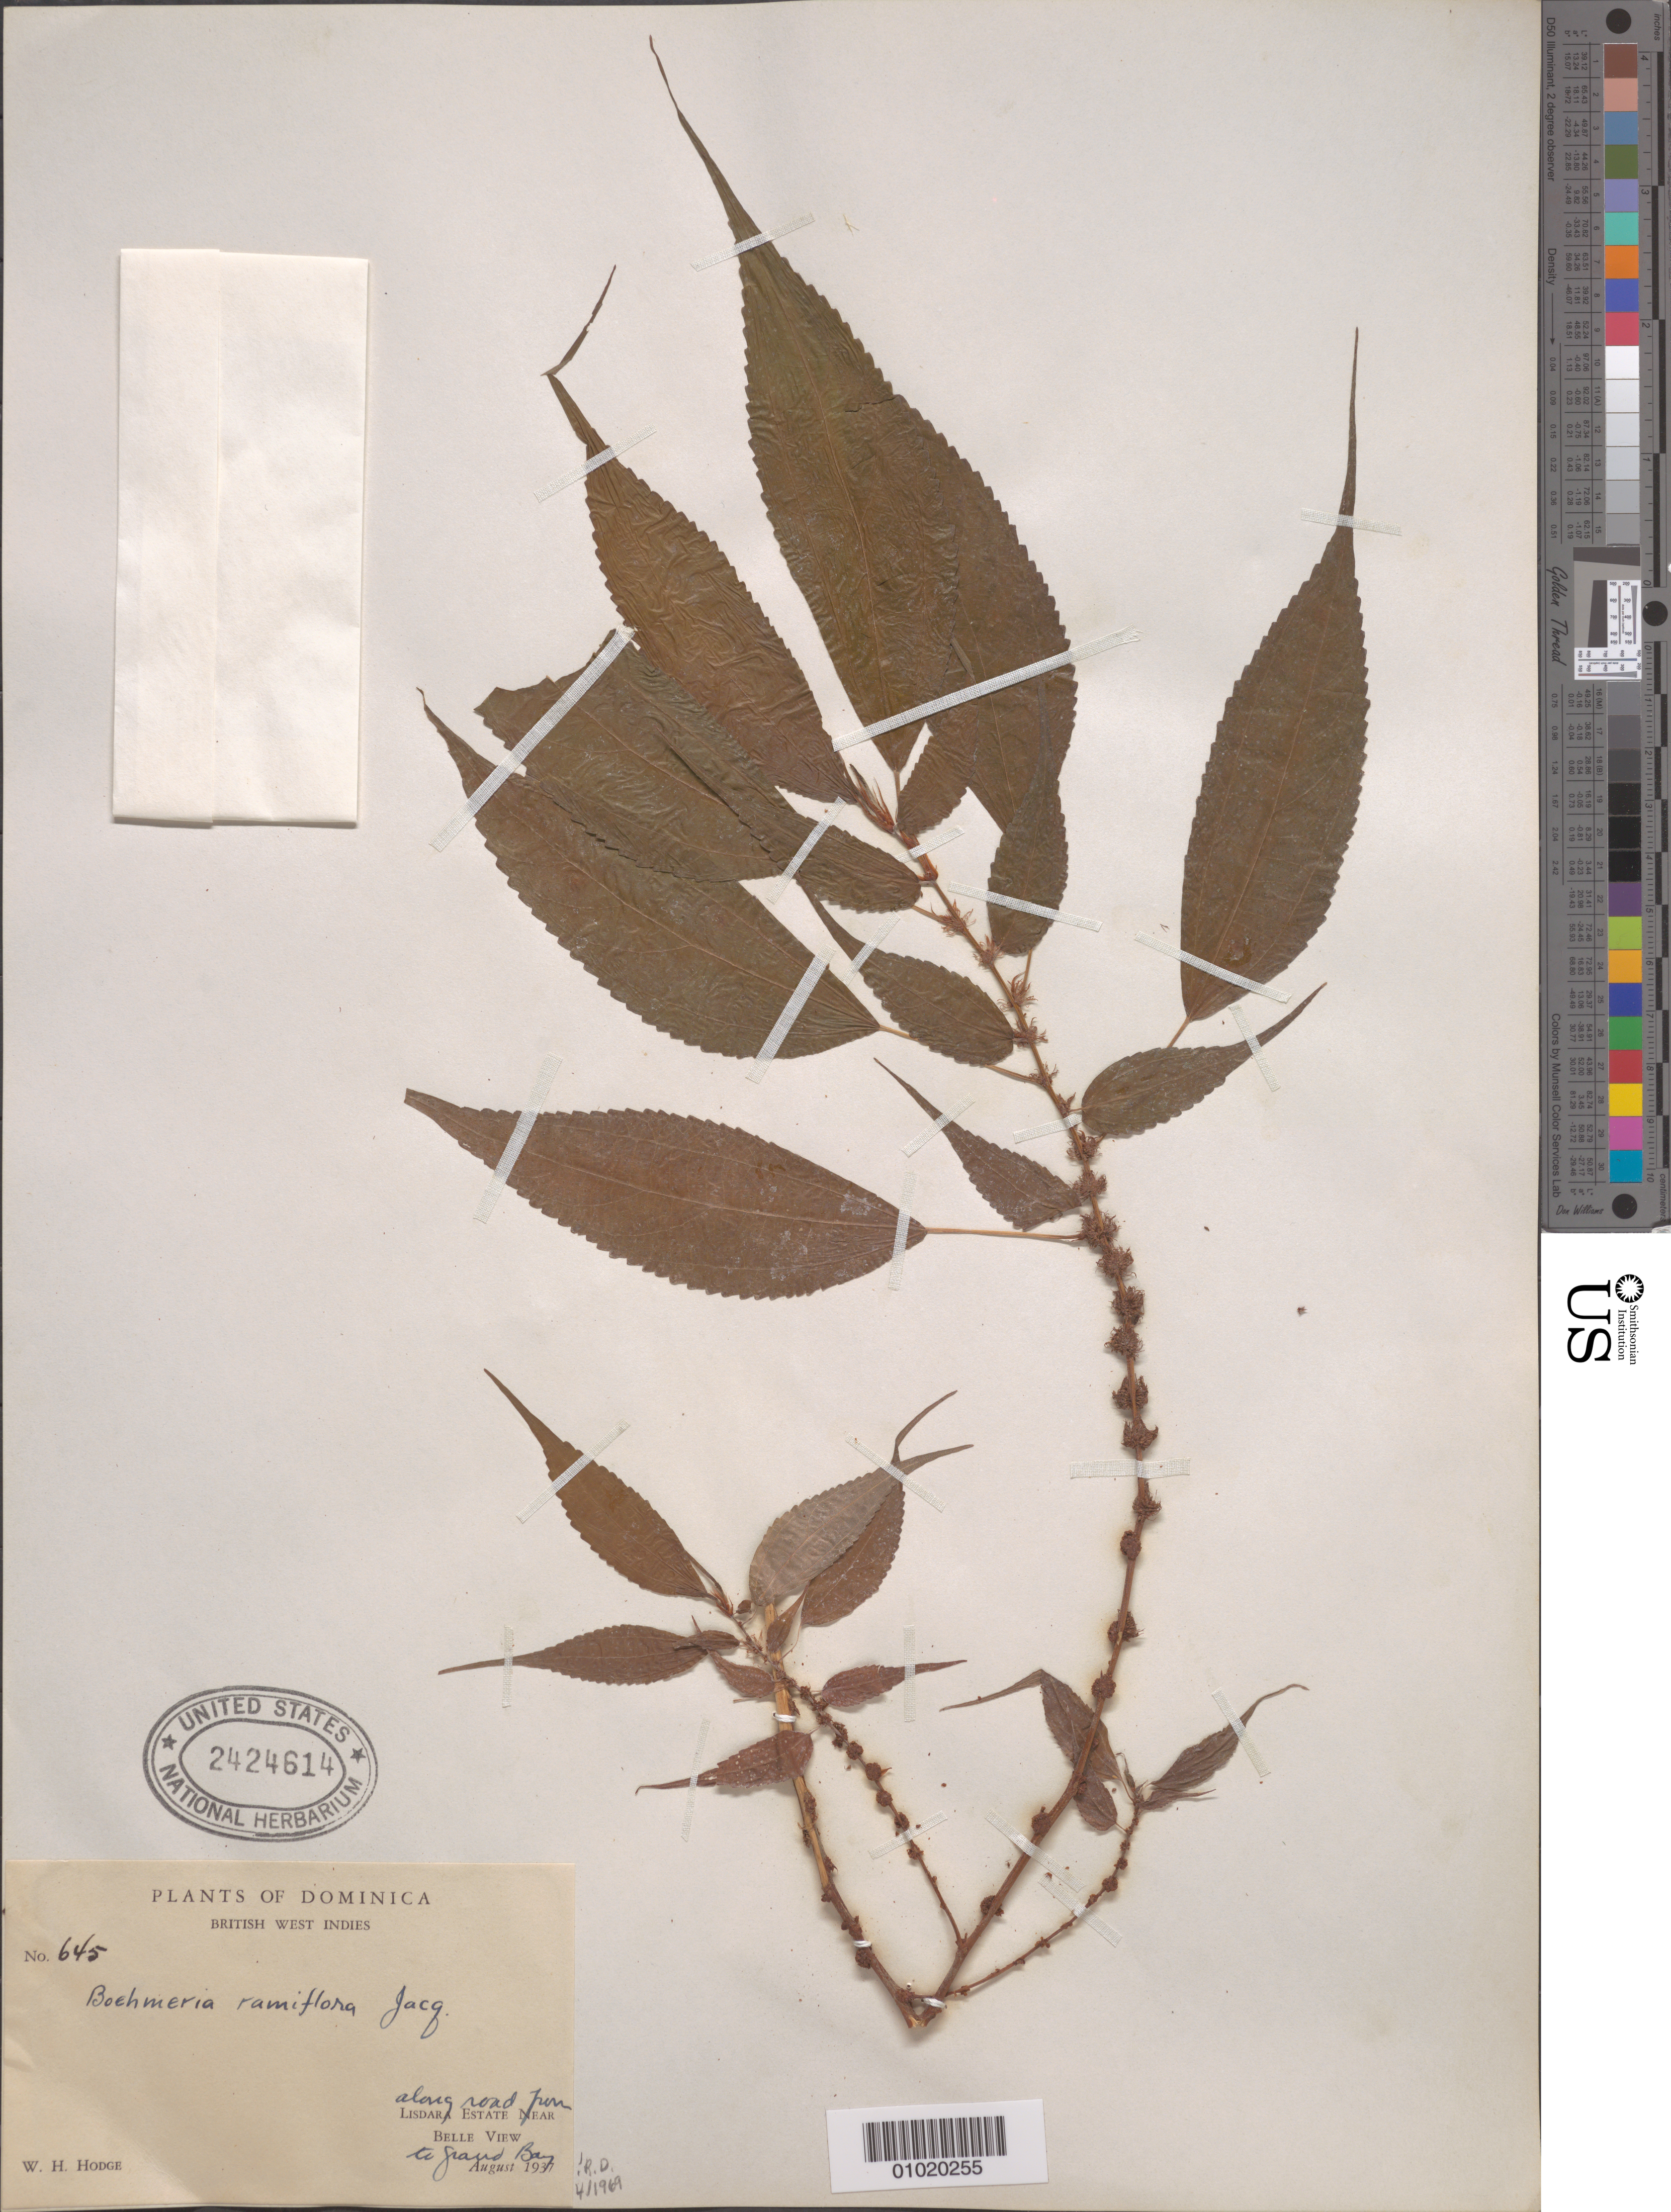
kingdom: Plantae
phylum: Tracheophyta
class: Magnoliopsida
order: Rosales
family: Urticaceae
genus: Boehmeria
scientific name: Boehmeria ramiflora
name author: Jacq.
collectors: W. Hodge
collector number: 645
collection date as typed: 01 Aug 1937 to 31 Aug 1937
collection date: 1937-08-01/1937-08-31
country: Dominica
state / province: St. Patrick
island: Dominica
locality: Along road from Lisdara Estate near Belle View (modern spelling Bellevue) to Grand Bay.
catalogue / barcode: US 2424614